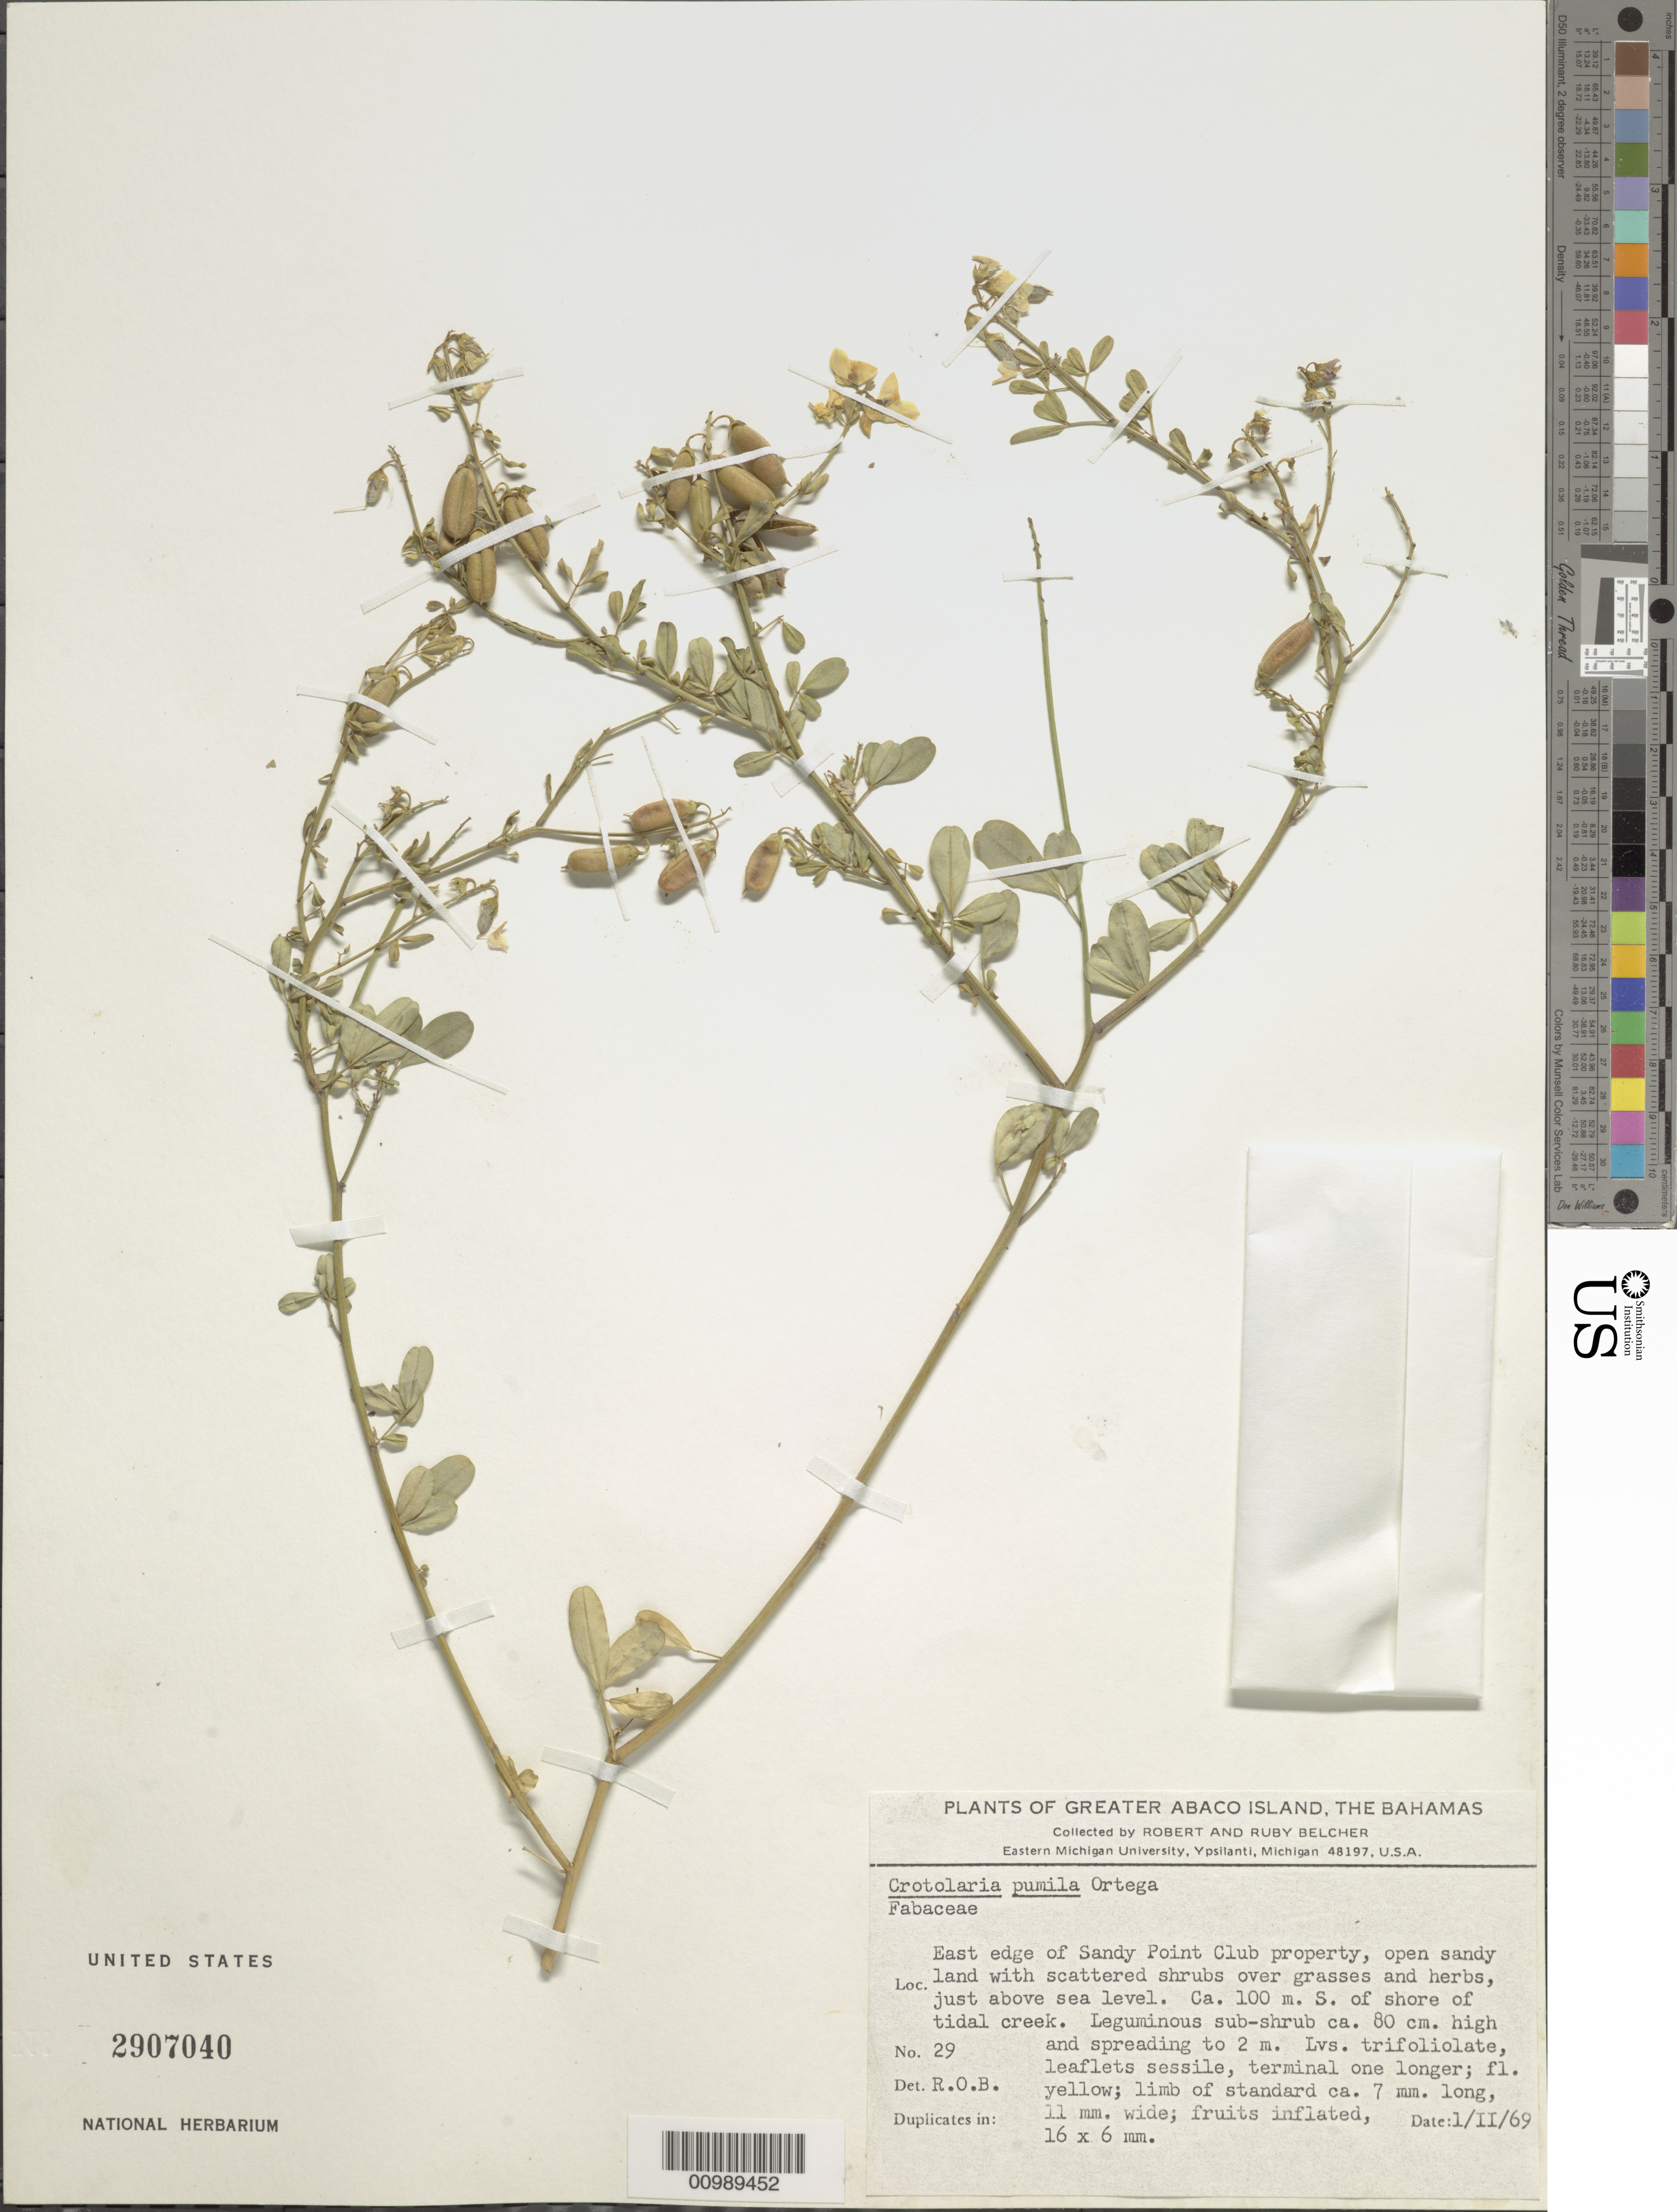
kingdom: Plantae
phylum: Tracheophyta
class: Magnoliopsida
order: Fabales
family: Fabaceae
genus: Crotalaria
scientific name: Crotalaria pumila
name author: Ortega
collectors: R. Belcher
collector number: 29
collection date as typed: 01 Jan 1969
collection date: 1969-01-01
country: Bahamas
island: Great Abaco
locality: E edge of Sandy Point Club property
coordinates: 0 N, 0 E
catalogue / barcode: US 2907040